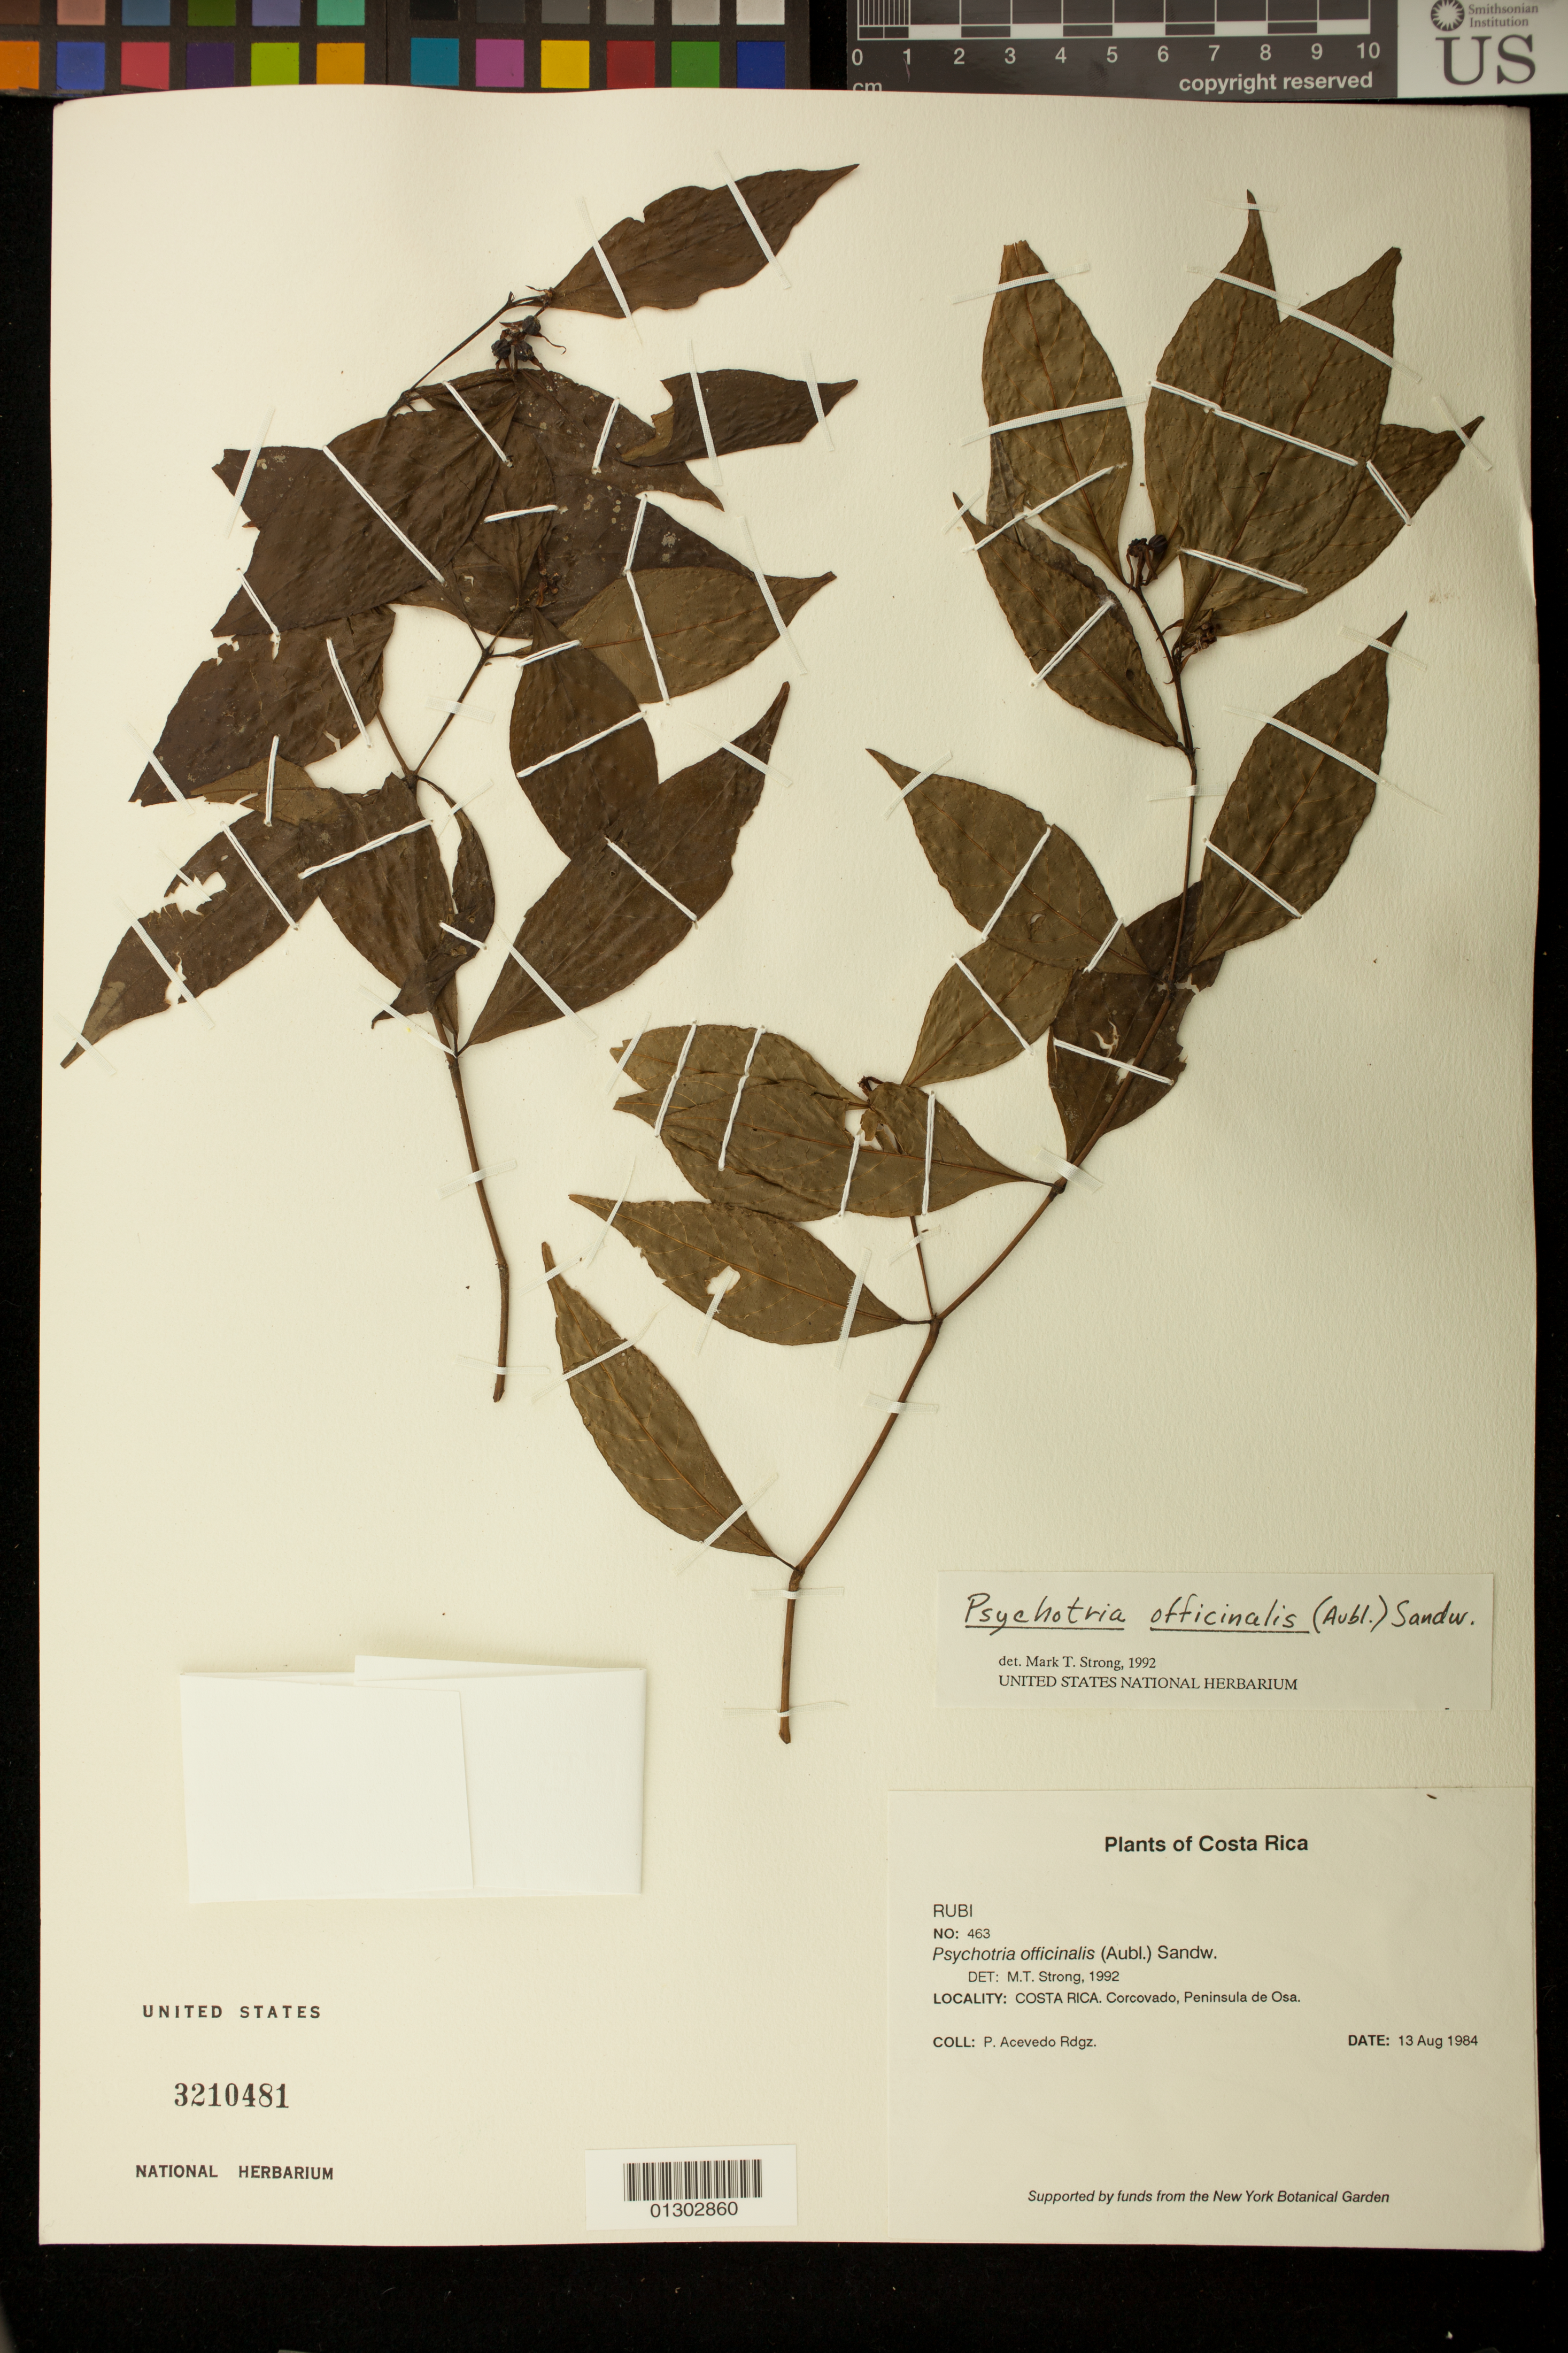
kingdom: Plantae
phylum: Tracheophyta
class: Magnoliopsida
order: Gentianales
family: Rubiaceae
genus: Psychotria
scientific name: Psychotria officinalis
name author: (Aubl.) Raeusch.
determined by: Strong, M. T., (US), Smithsonian Institution - National Museum of Natural History (UNITED STATES)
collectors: P. Acevedo-Rodr.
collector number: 463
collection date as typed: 13 Aug 1984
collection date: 1984-08-13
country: Costa Rica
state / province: Puntarenas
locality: Corcovado, Penninsula de Osa.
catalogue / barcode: US 3210481